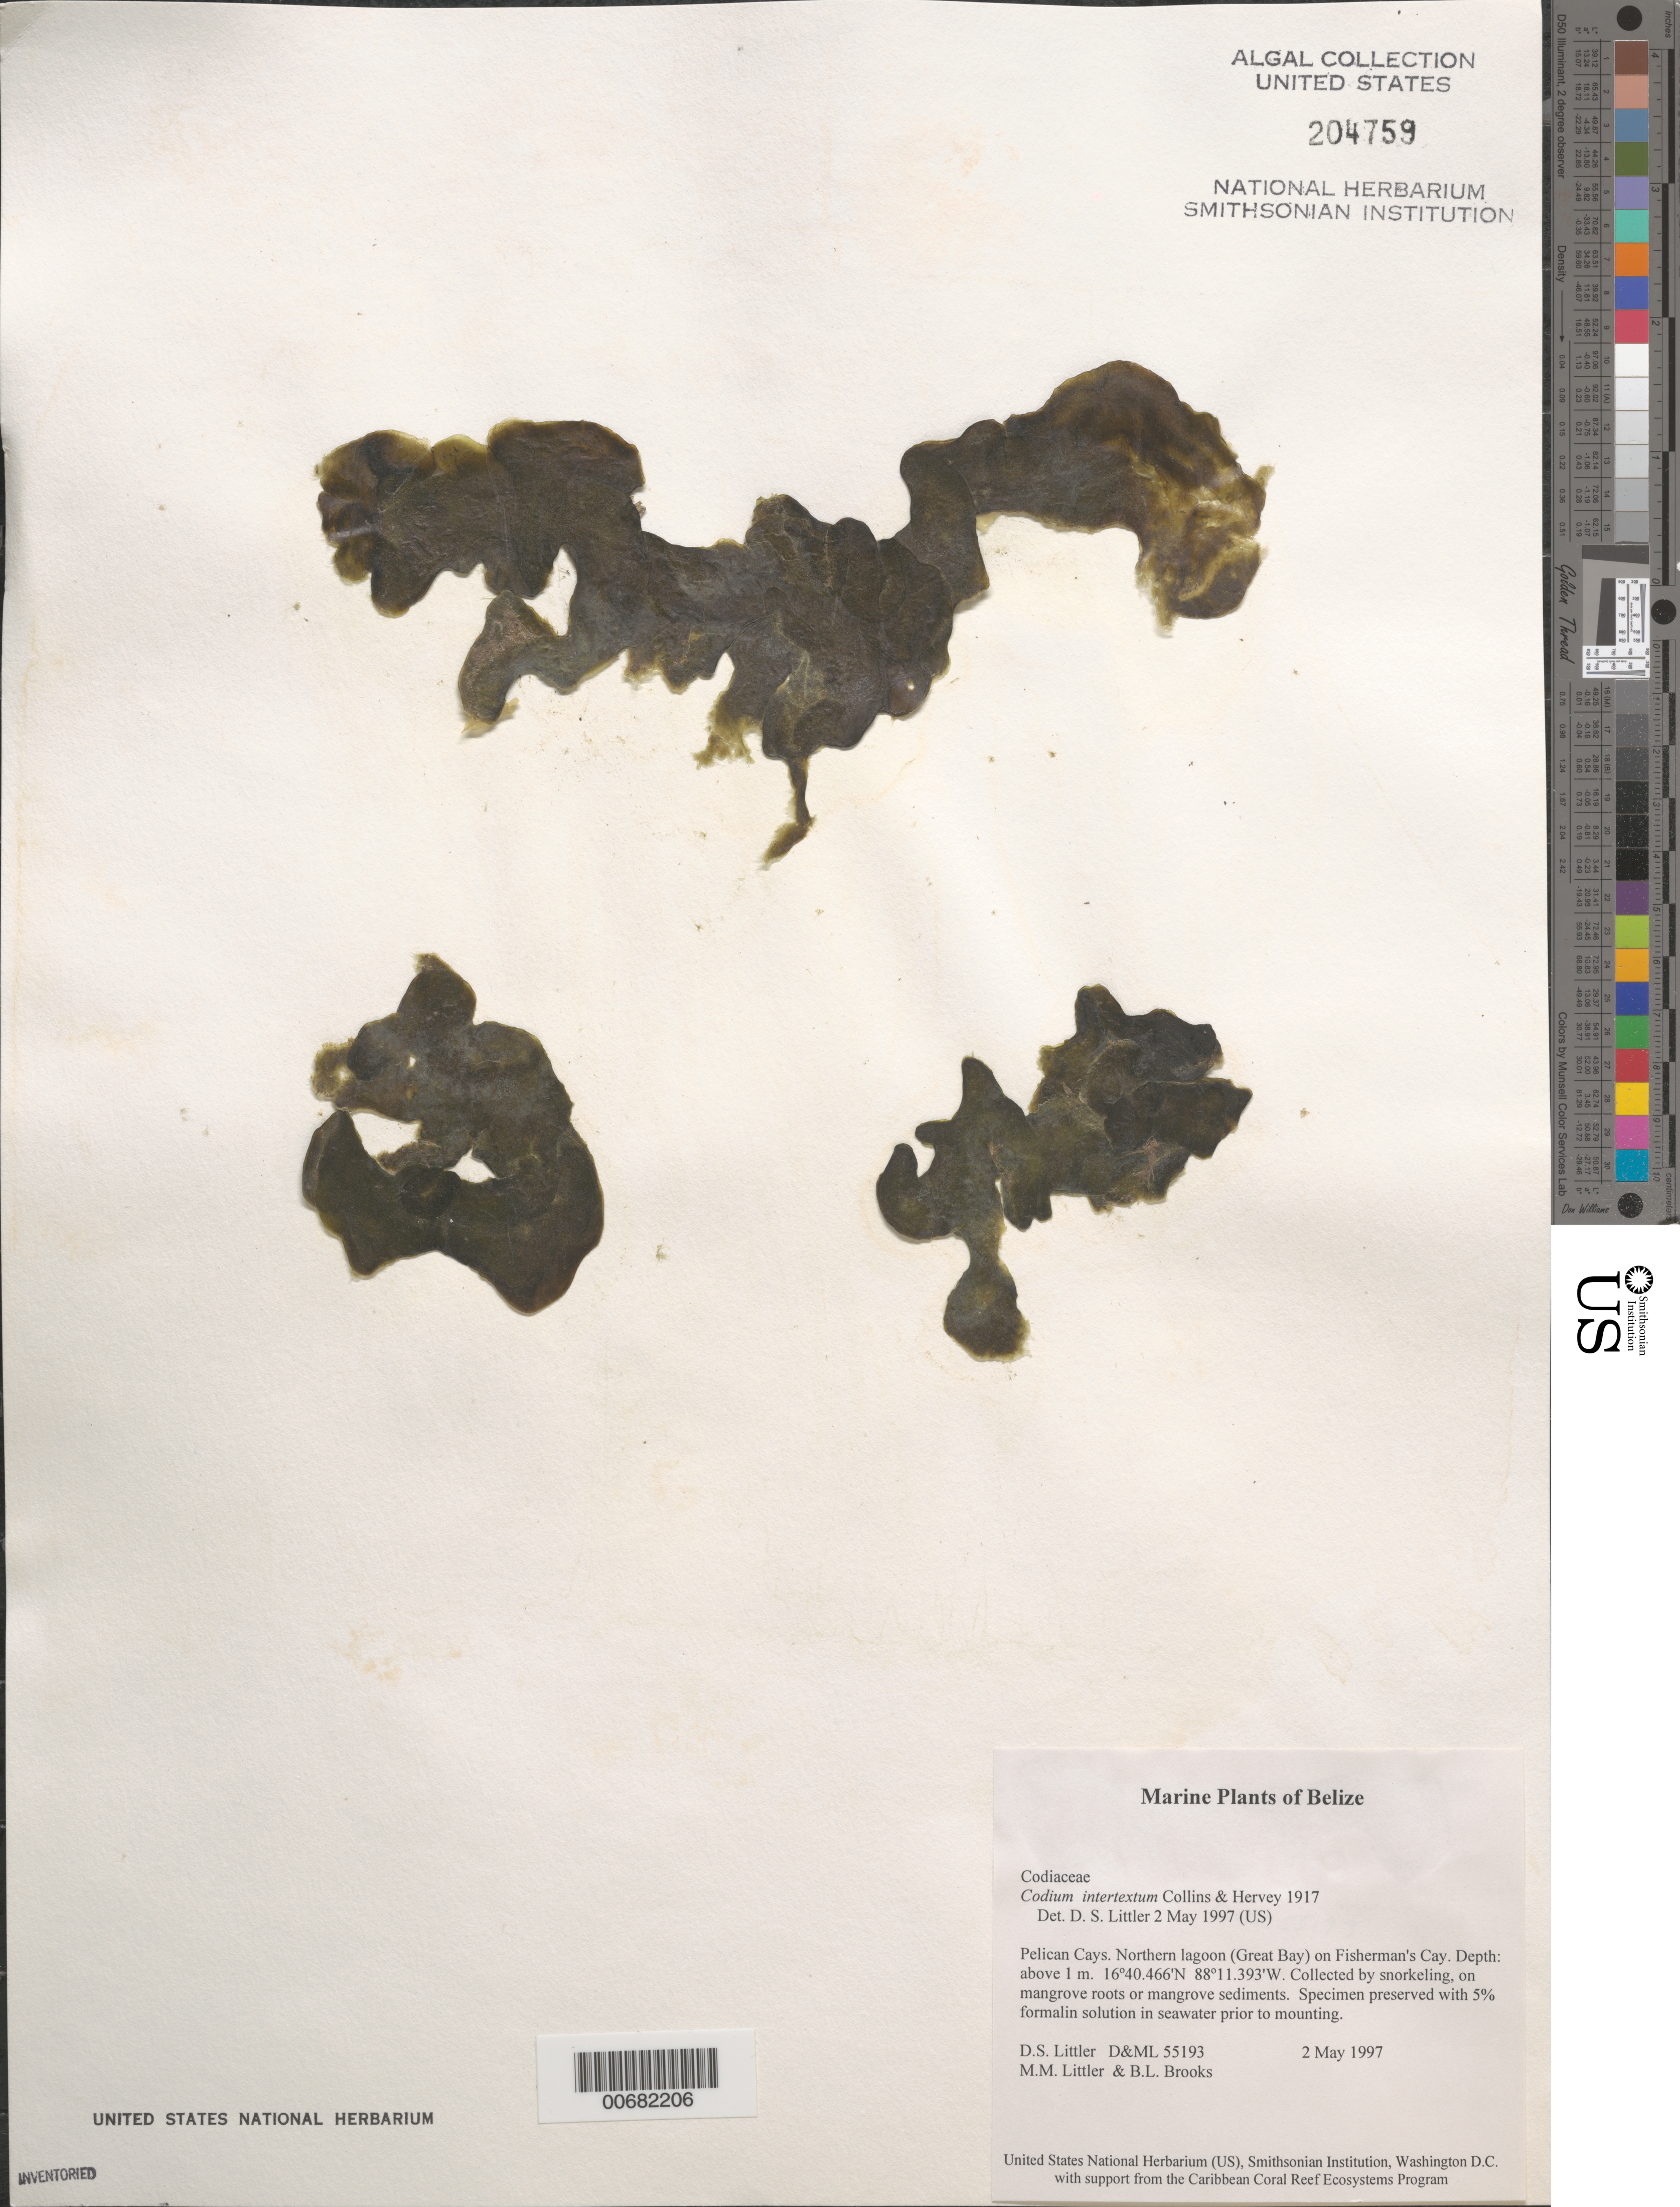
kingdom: Plantae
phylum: Chlorophyta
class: Ulvophyceae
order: Bryopsidales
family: Codiaceae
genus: Codium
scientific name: Codium intertextum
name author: Collins & Herv.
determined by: Littler, D. S.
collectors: D. S. Littler, M. M. Littler & B. Brooks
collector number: D&ML 55193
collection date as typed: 02 May 1997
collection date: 1997-05-02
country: Belize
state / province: Stann Creek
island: Fisherman Cay [Fisherman's Cay]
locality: Great Bay (northern lagoon)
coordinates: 16 40.466' N, 88 11.393' W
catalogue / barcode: US 204759